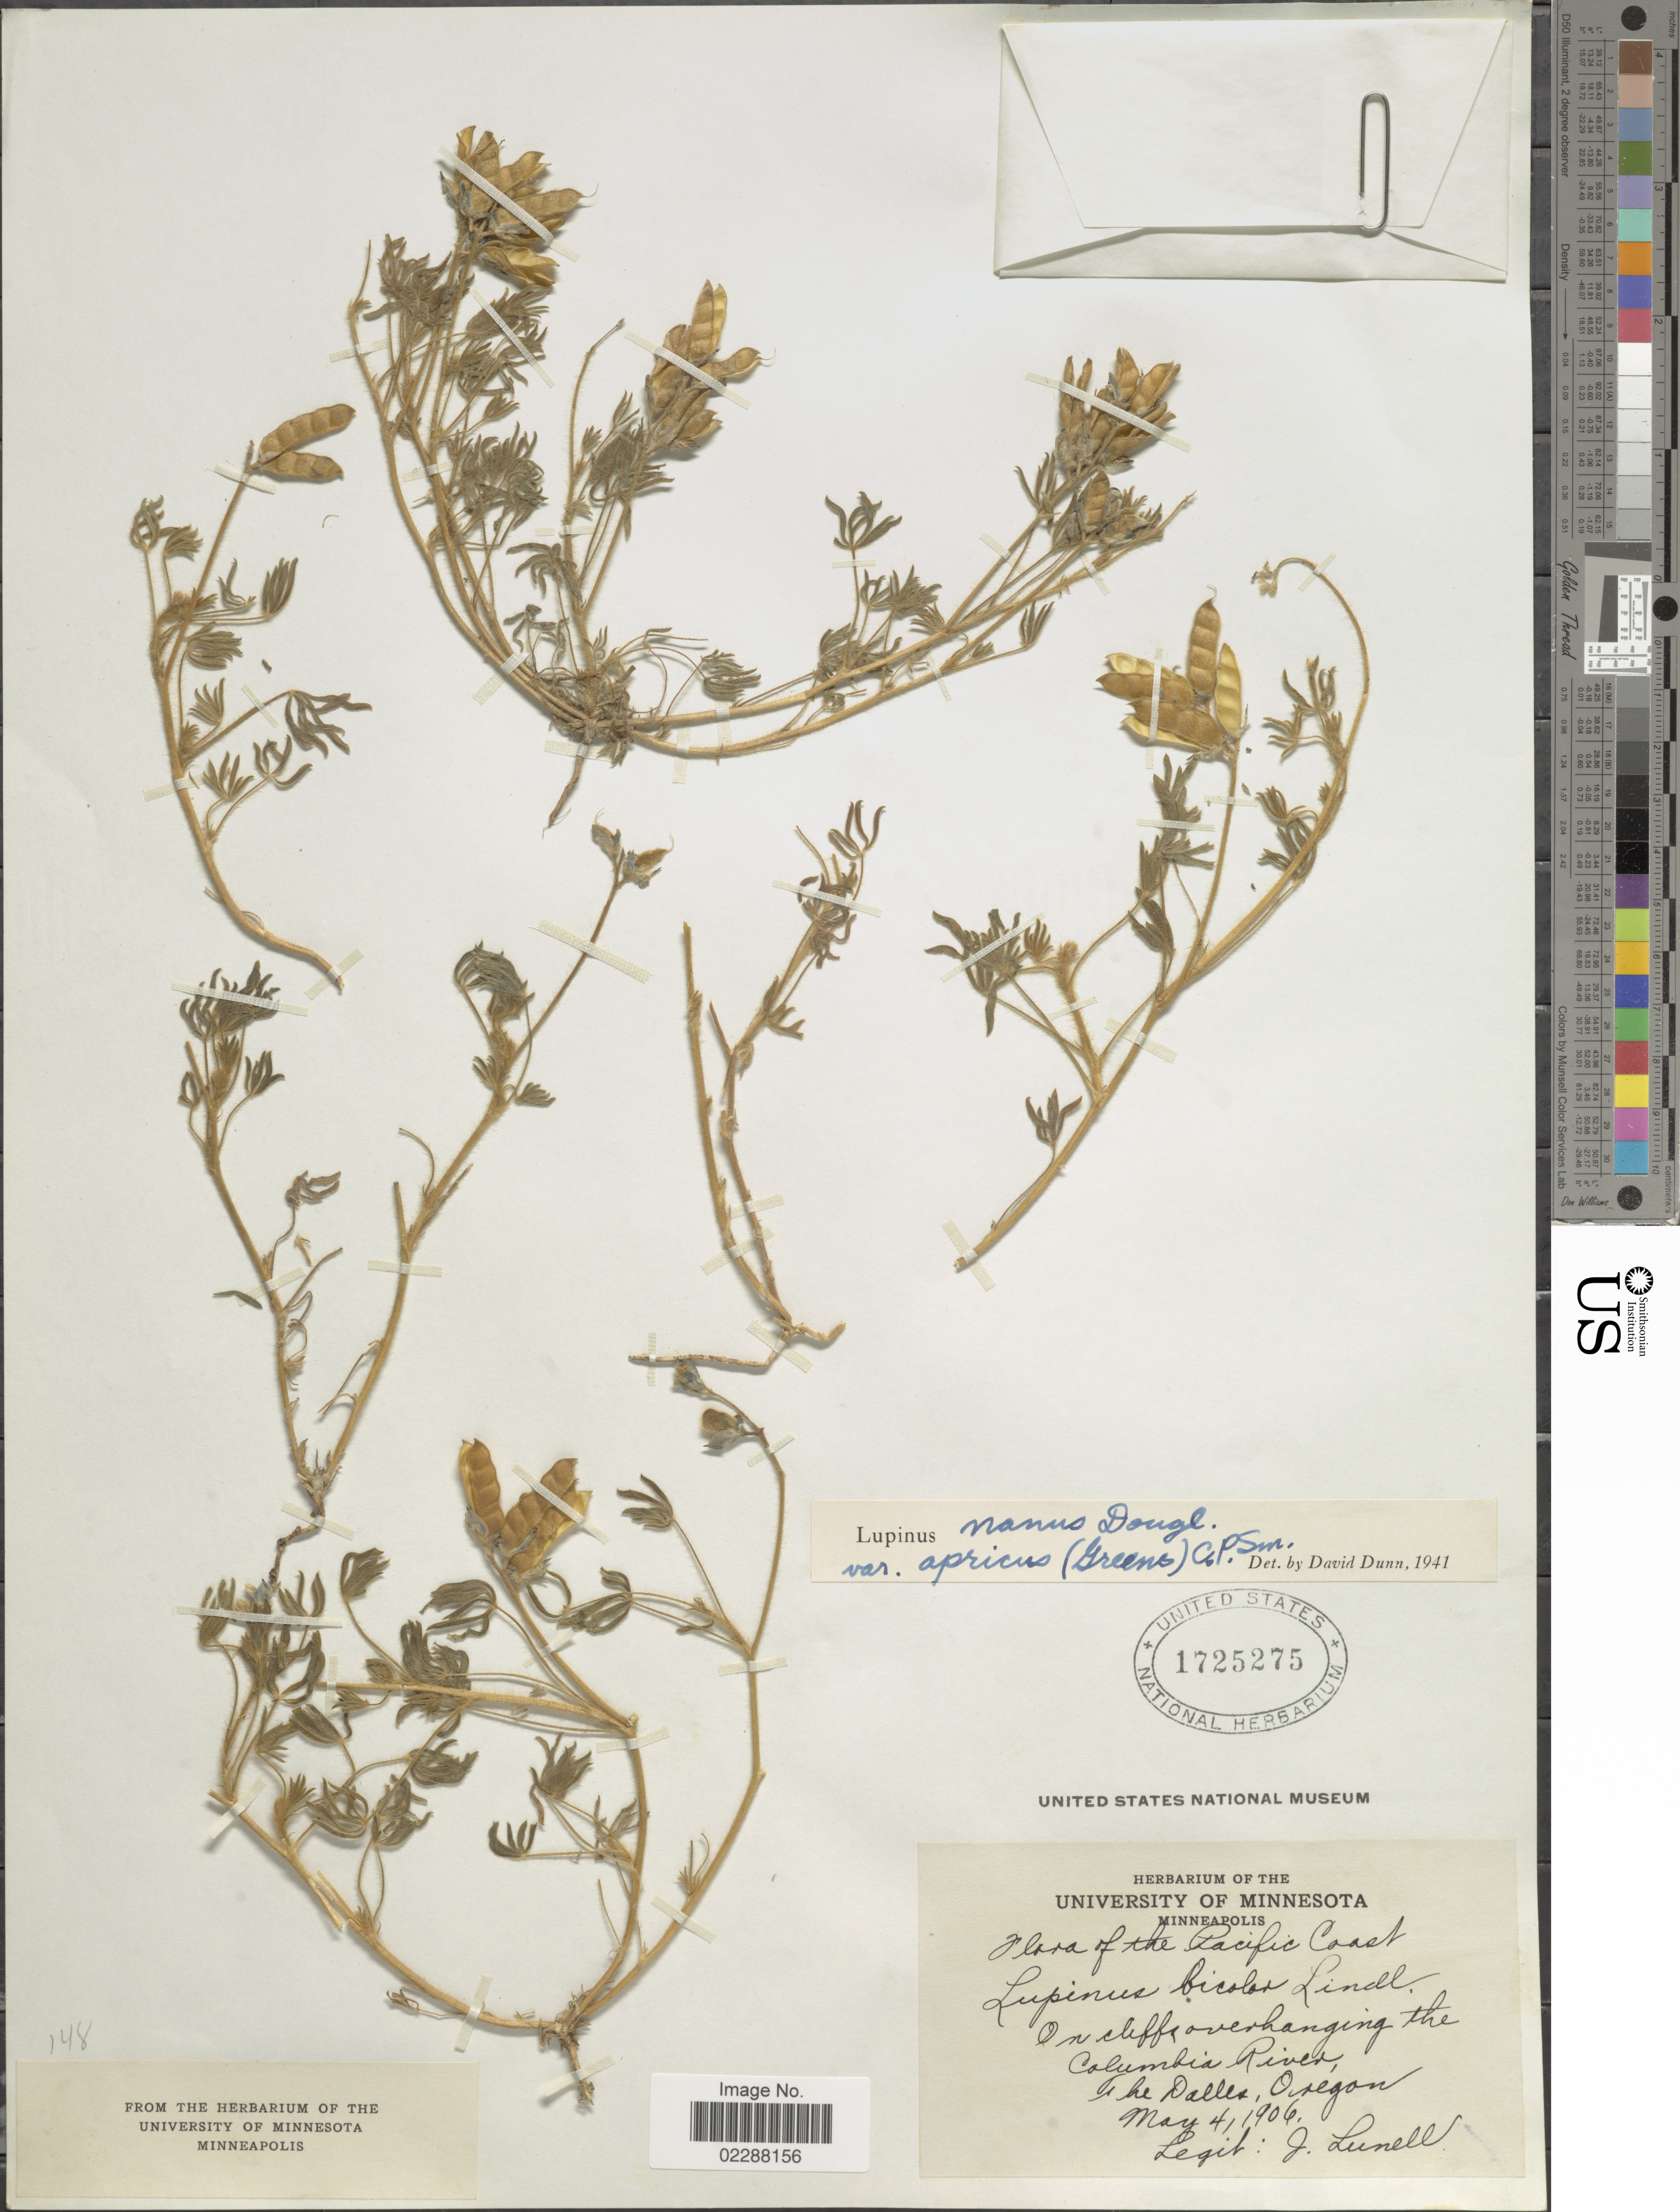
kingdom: Plantae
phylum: Tracheophyta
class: Magnoliopsida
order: Fabales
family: Fabaceae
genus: Lupinus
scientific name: Lupinus vallicola subsp. apricus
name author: (Greene) D.B. Dunn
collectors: J. Lunell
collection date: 1906-05-04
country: United States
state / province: Oregon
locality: On cliffs overhanging the Columbia River, The Dalles, Oregon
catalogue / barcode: US 1725275